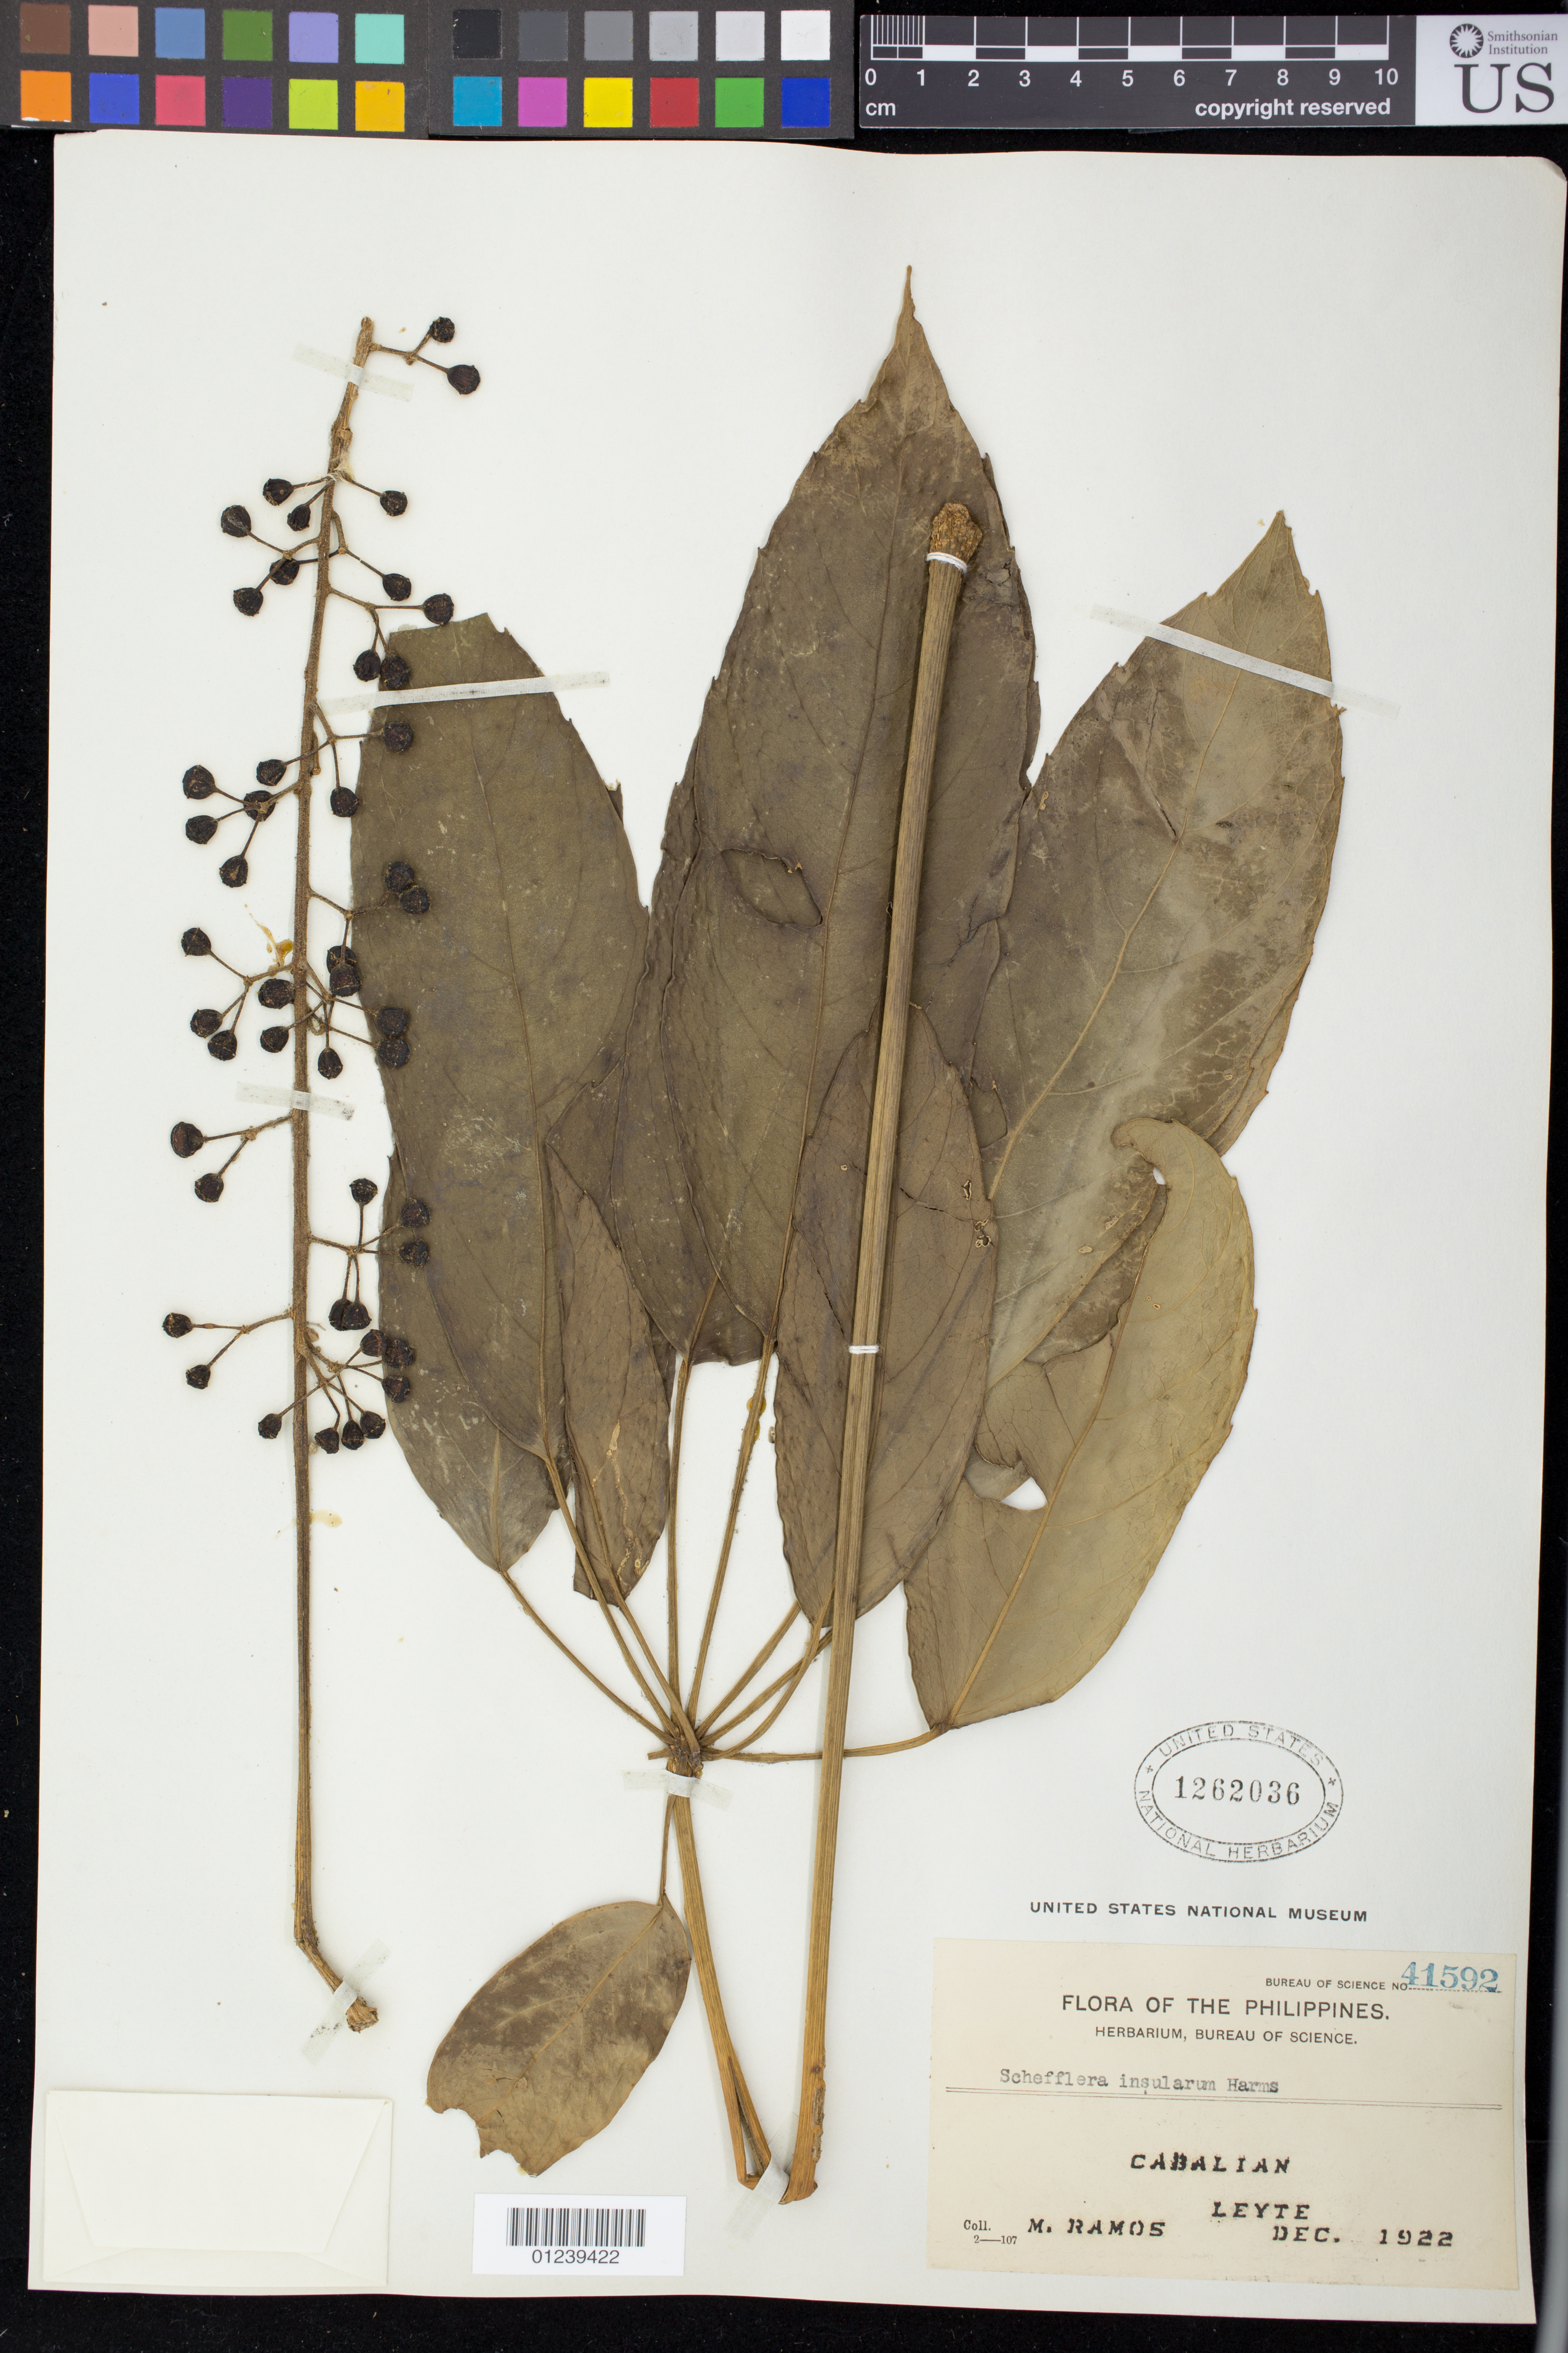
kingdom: Plantae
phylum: Tracheophyta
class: Magnoliopsida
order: Apiales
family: Araliaceae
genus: Schefflera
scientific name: Schefflera insularum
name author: (Seem.) Harms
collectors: M. Ramos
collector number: Bur. Sci. 41592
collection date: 1922-12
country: Philippines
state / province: Eastern Visayas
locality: Cabalian, Leyte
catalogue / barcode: US 1262036